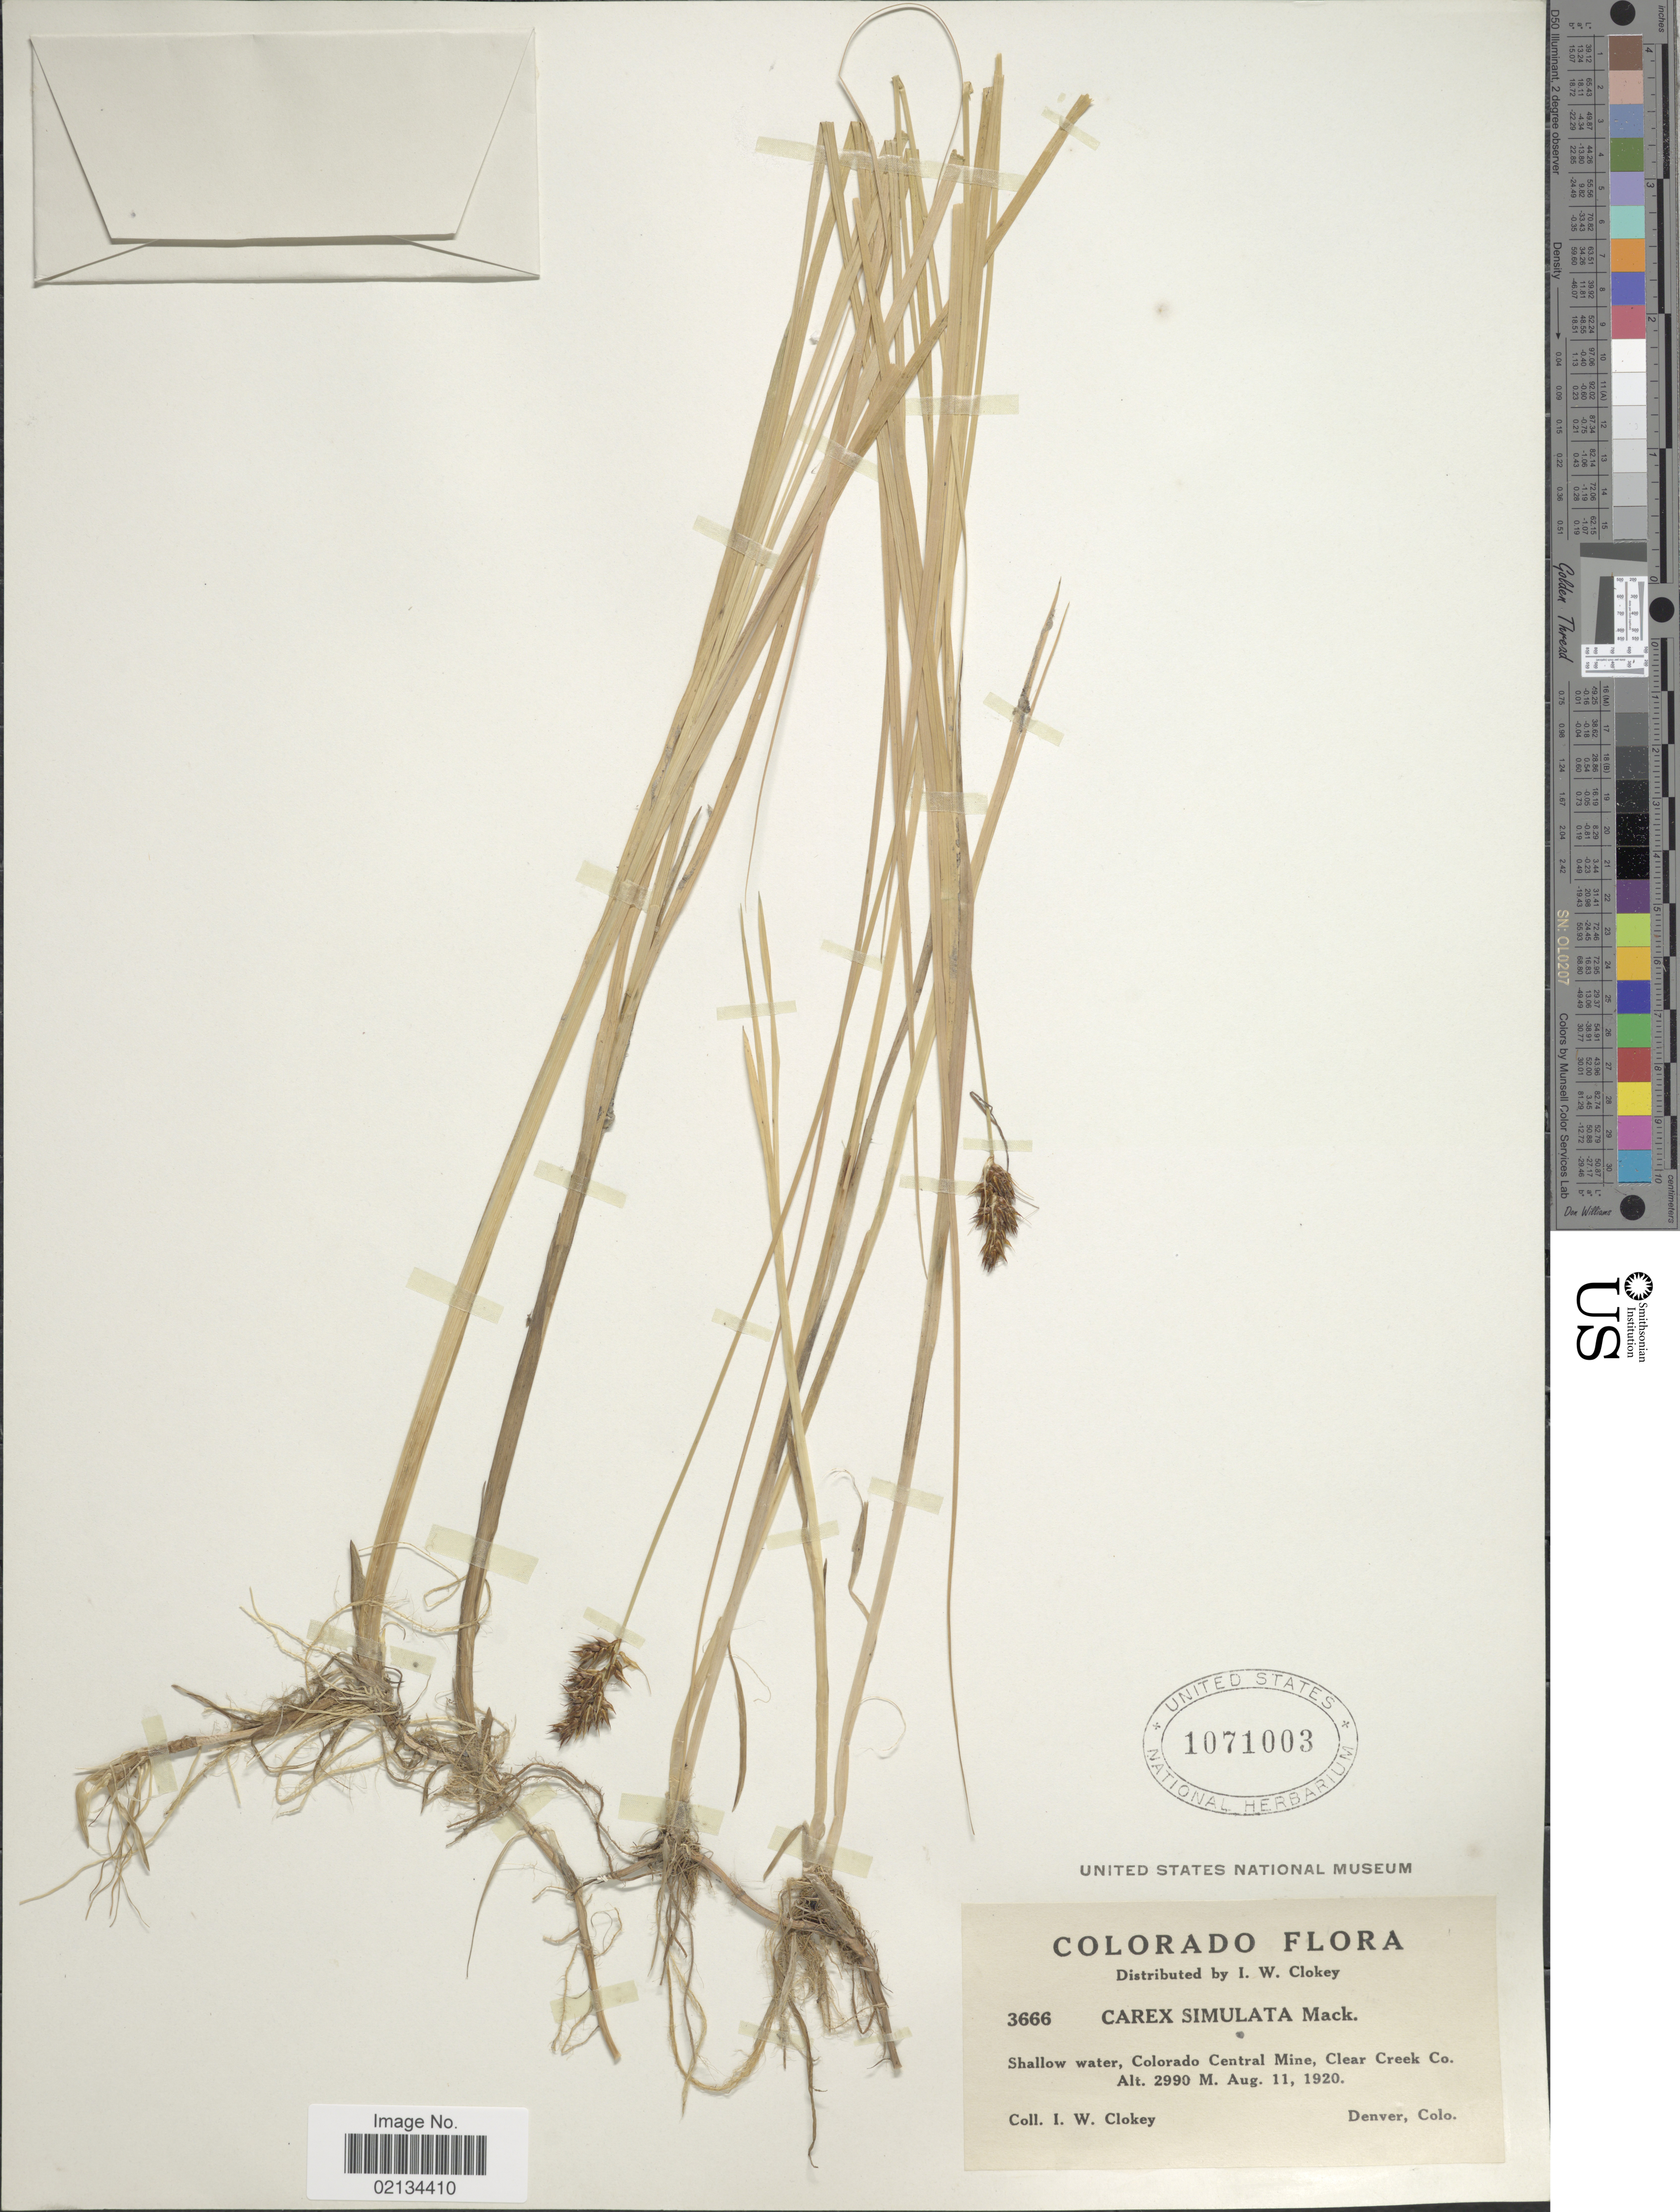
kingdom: Plantae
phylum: Tracheophyta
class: Liliopsida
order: Poales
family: Cyperaceae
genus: Carex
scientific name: Carex simulata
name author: Mack.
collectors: I. W. Clokey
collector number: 3666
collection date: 1920-08-11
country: United States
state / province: Colorado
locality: Shallow water, Colorado Central Mine, Clear Creek Co., Denver [unsure placement].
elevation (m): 2990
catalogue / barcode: US 1071003